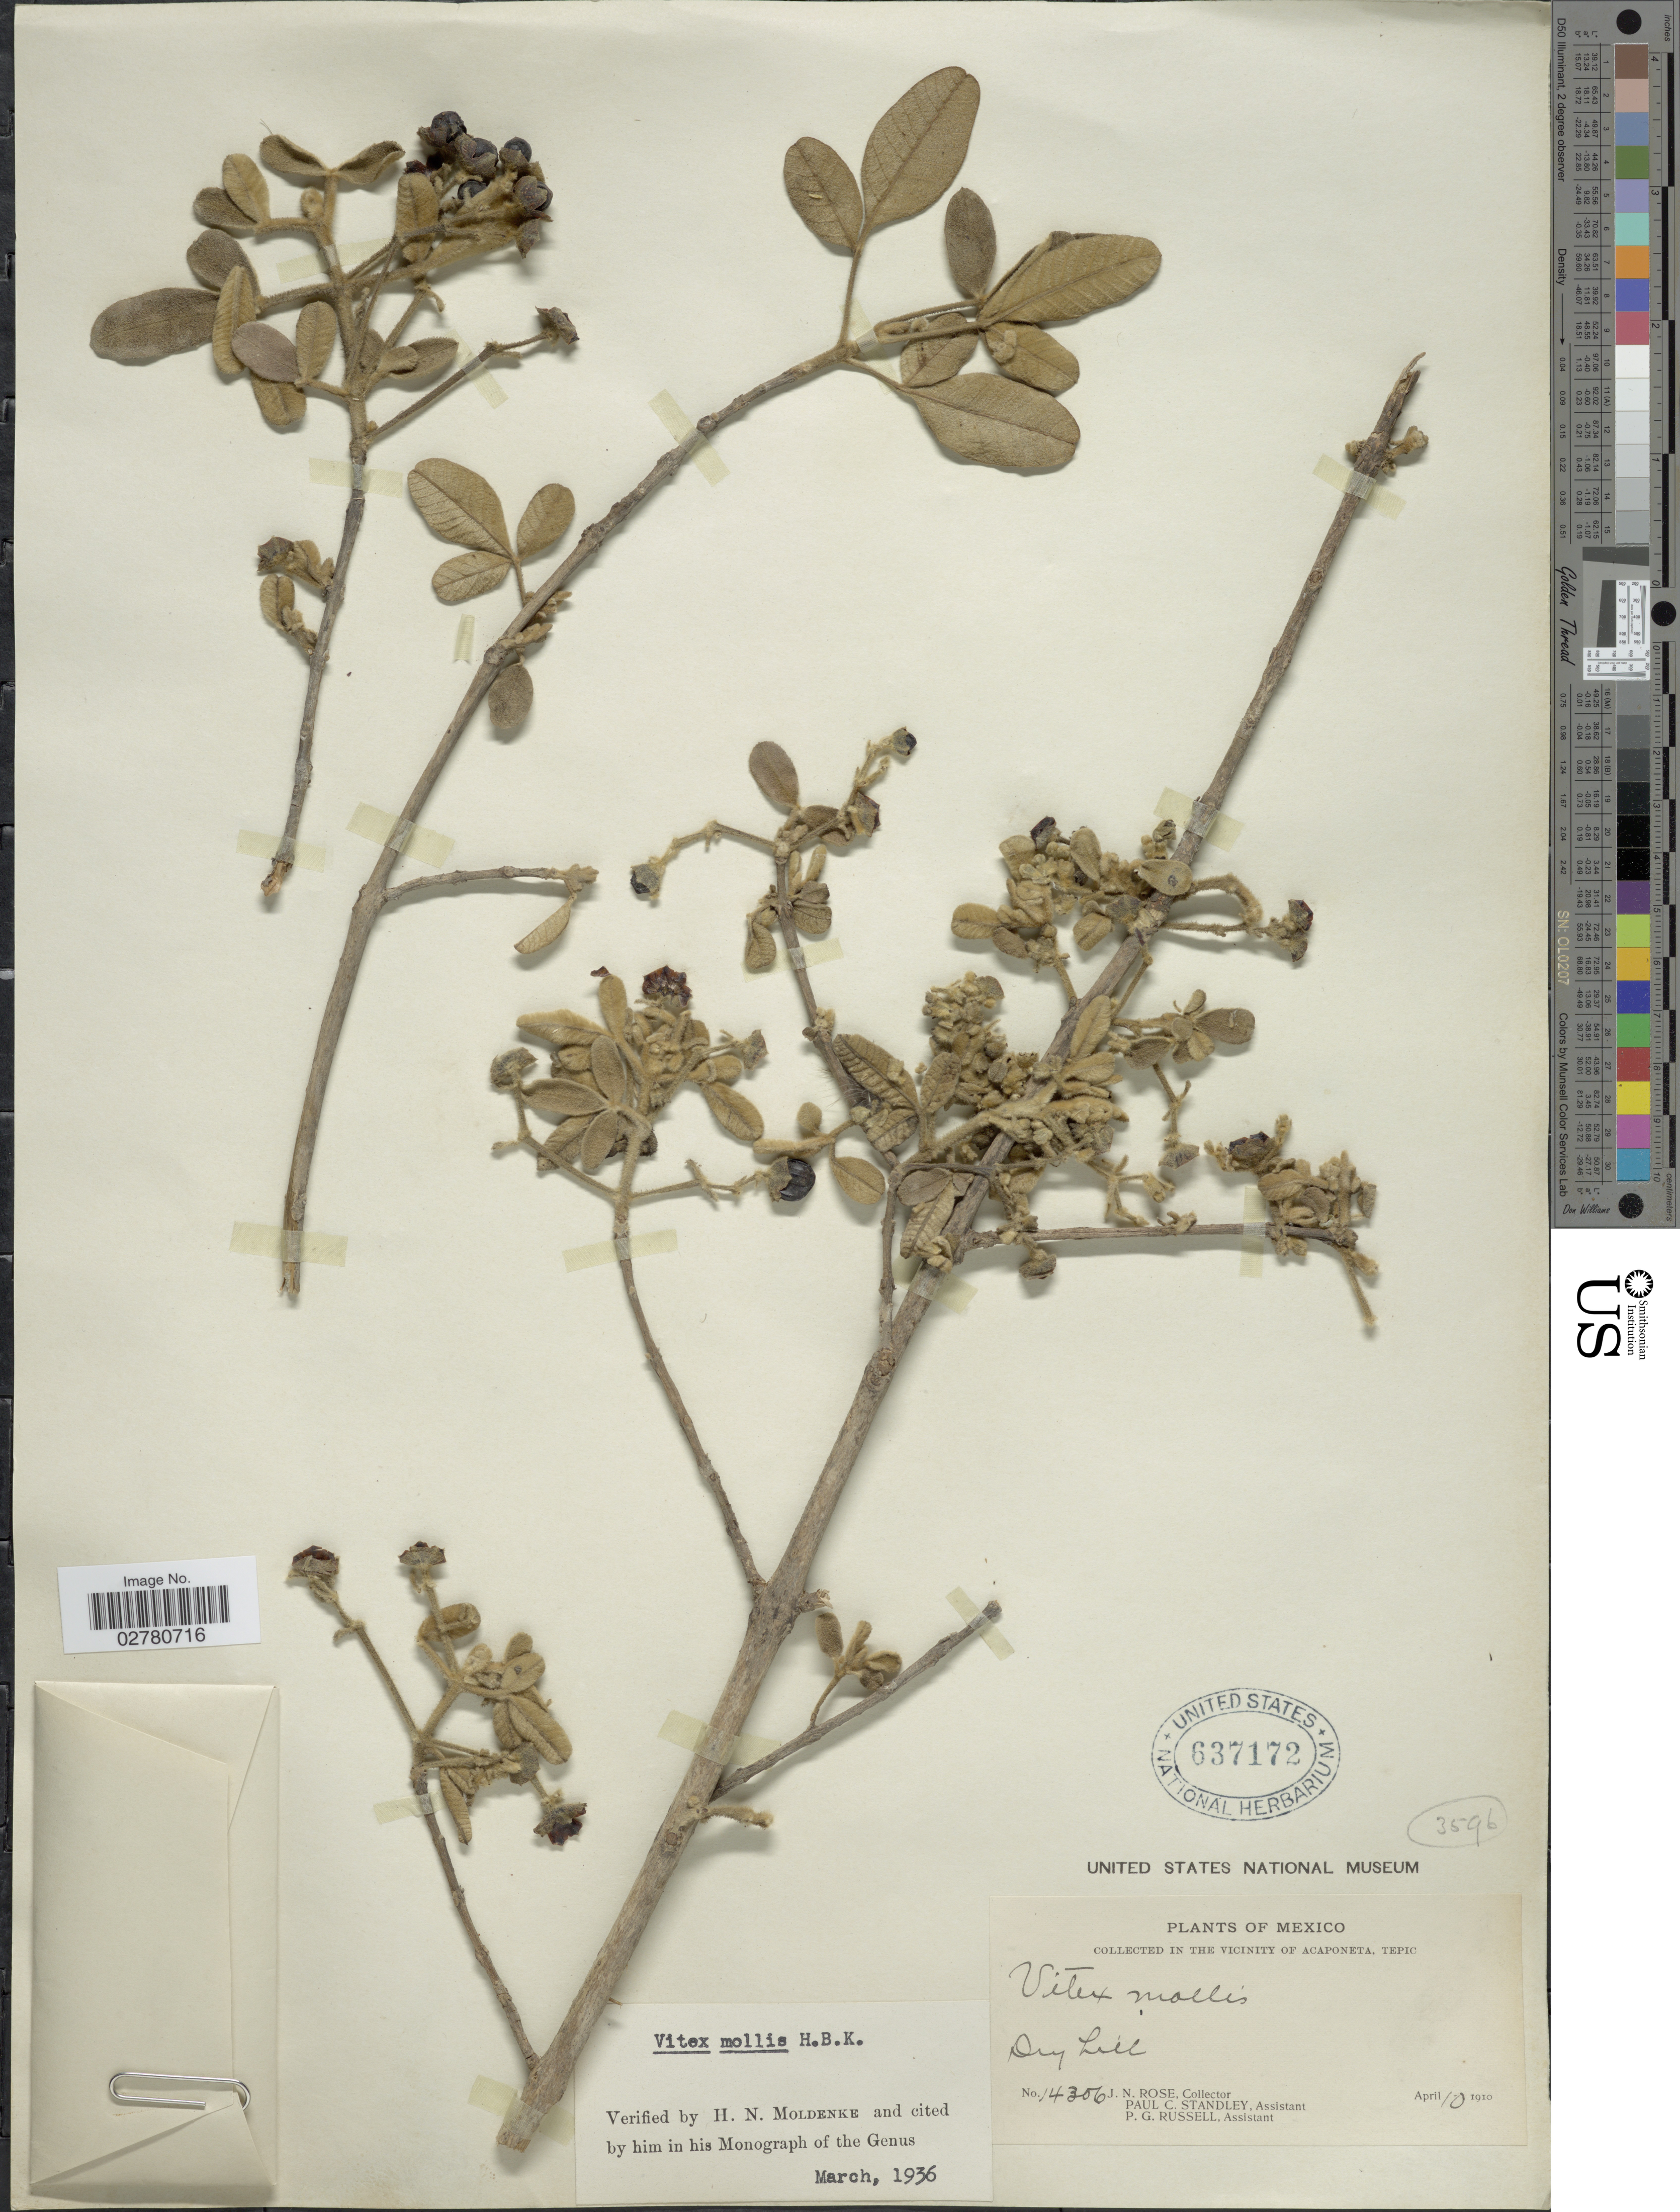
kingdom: Plantae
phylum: Tracheophyta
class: Magnoliopsida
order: Lamiales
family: Lamiaceae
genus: Vitex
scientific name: Vitex mollis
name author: Kunth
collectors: J. N. Rose, P. C. Standley & P. G. Russell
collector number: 14306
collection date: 1910-04-10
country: Mexico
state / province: Nayarit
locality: In the vicinity of Acaponeta, Tepic.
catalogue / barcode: US 637172